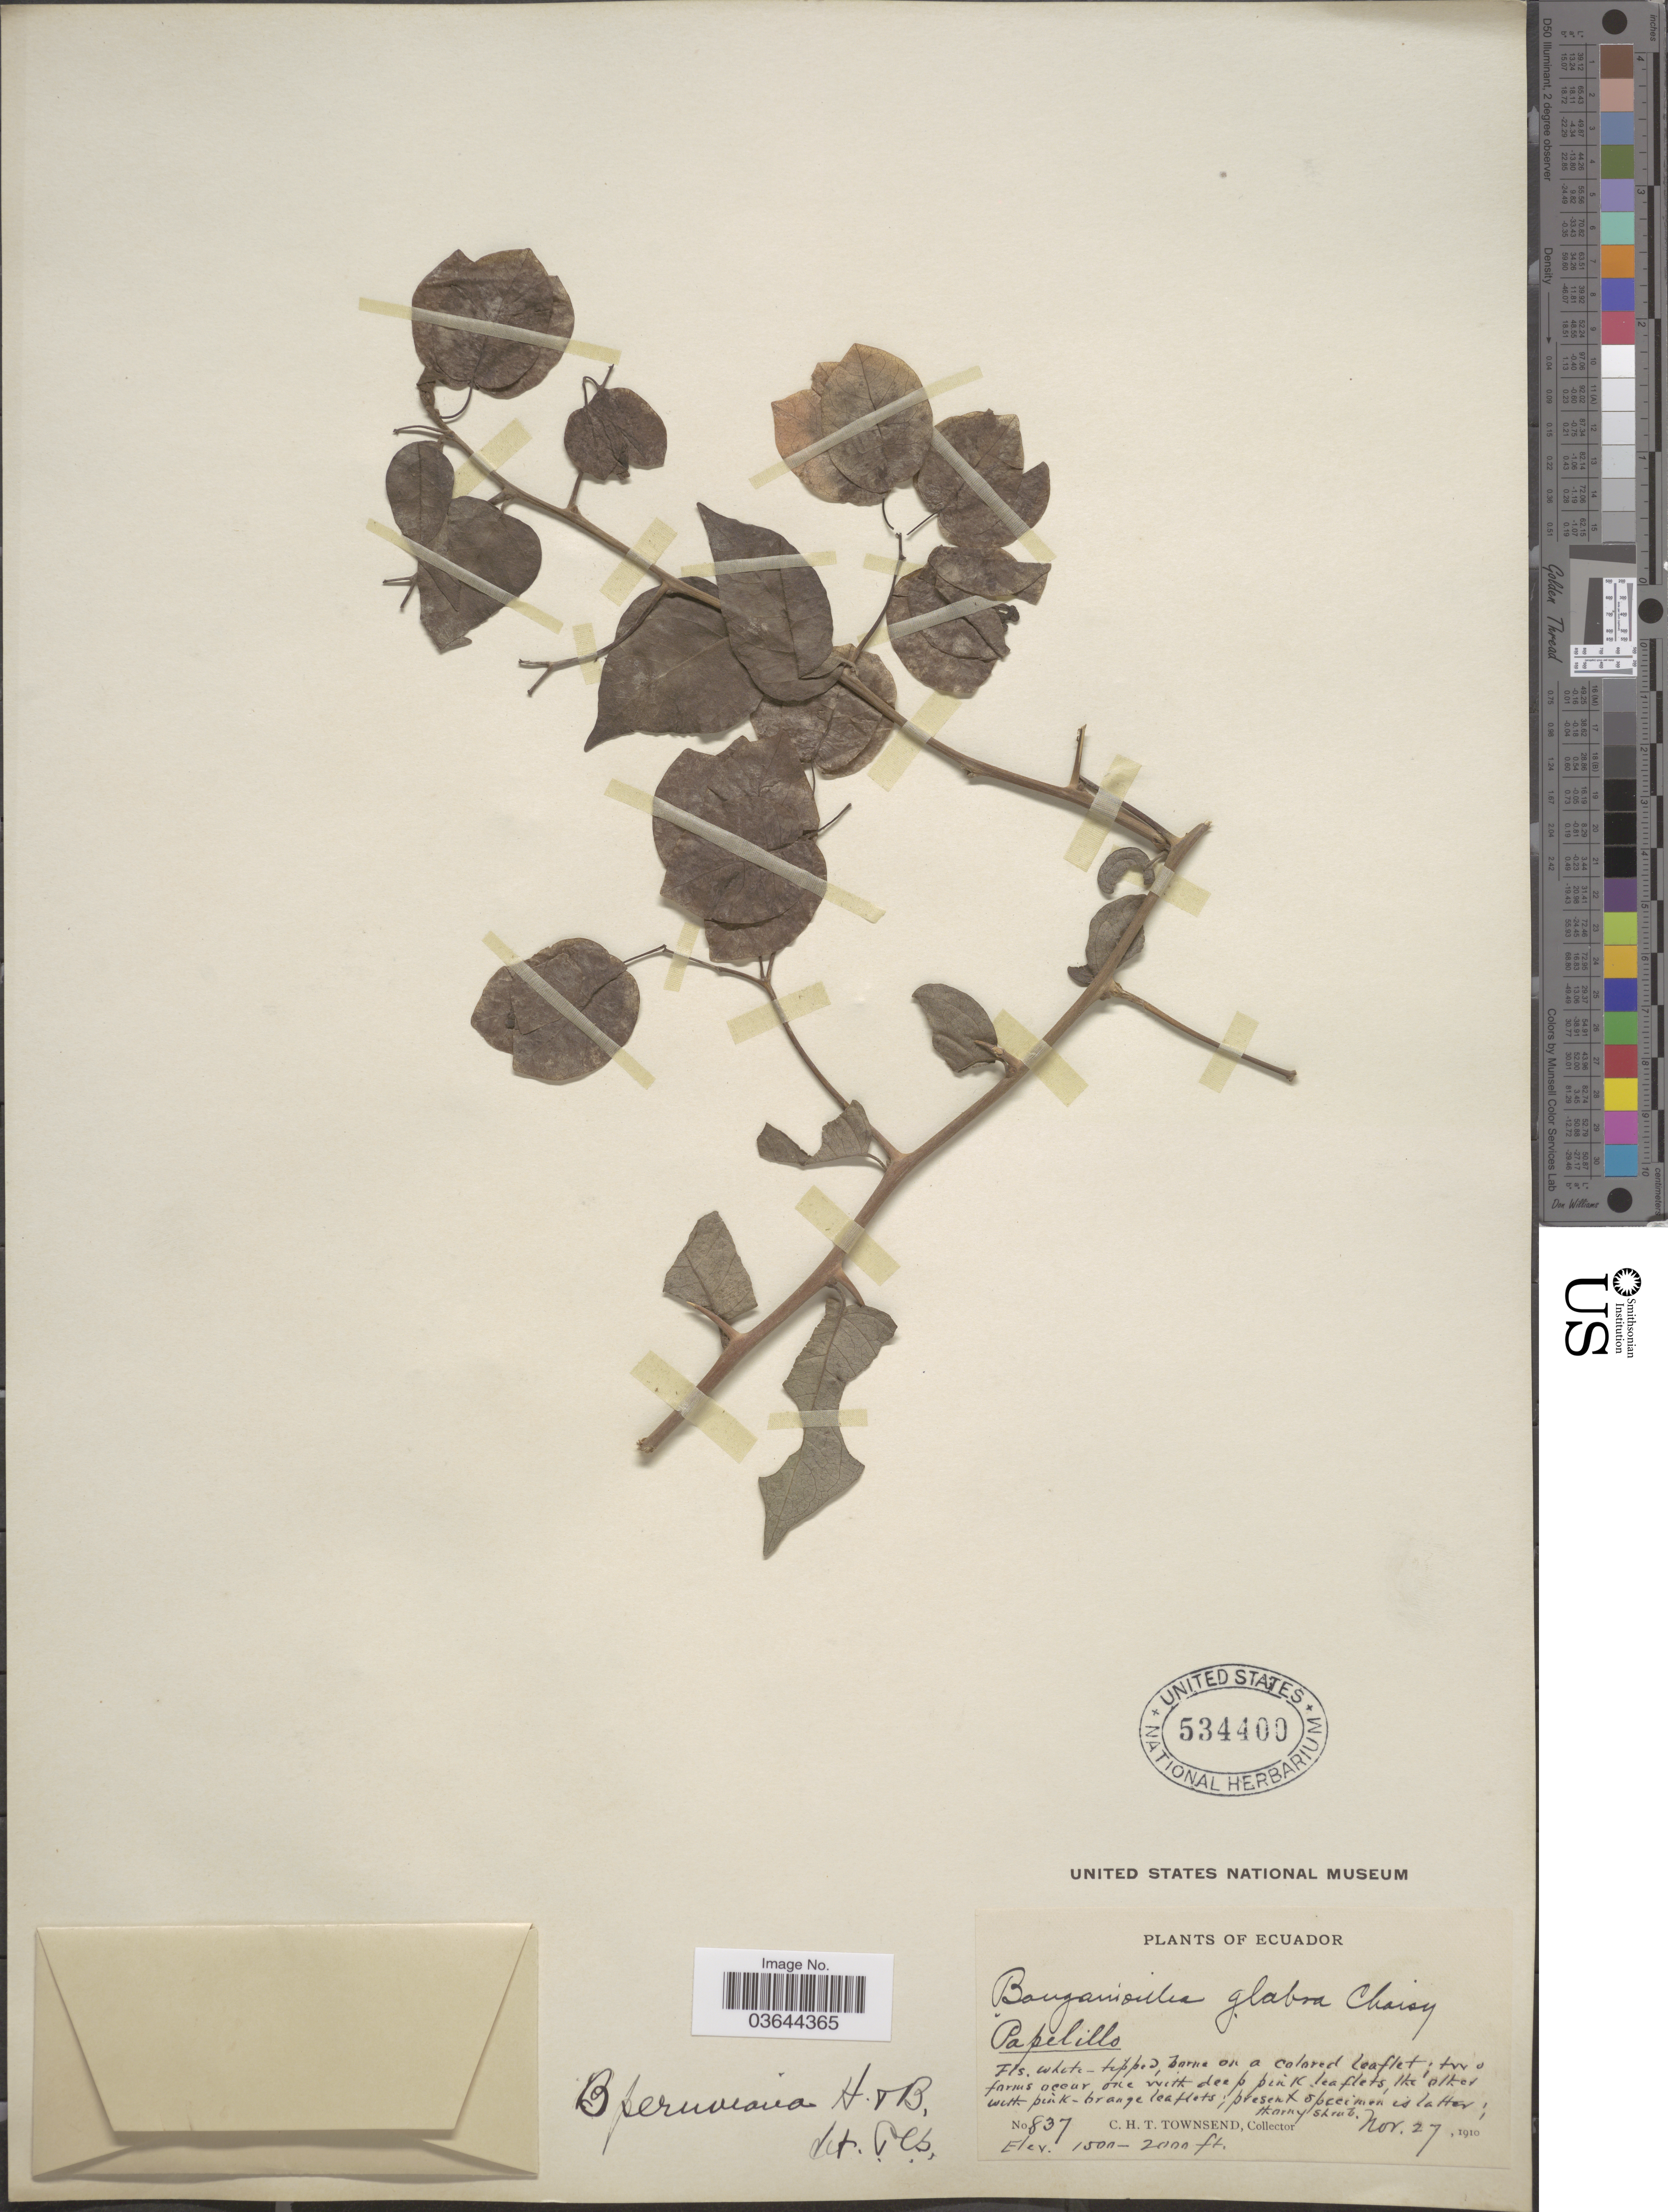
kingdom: Plantae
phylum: Tracheophyta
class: Magnoliopsida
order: Caryophyllales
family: Nyctaginaceae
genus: Bougainvillea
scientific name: Bougainvillea peruviana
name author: Nees & Mart.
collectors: C. H. T. Townsend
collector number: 837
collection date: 1910-11-27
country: Ecuador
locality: Papelillo. [unsure placement]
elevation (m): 457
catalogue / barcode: US 534400